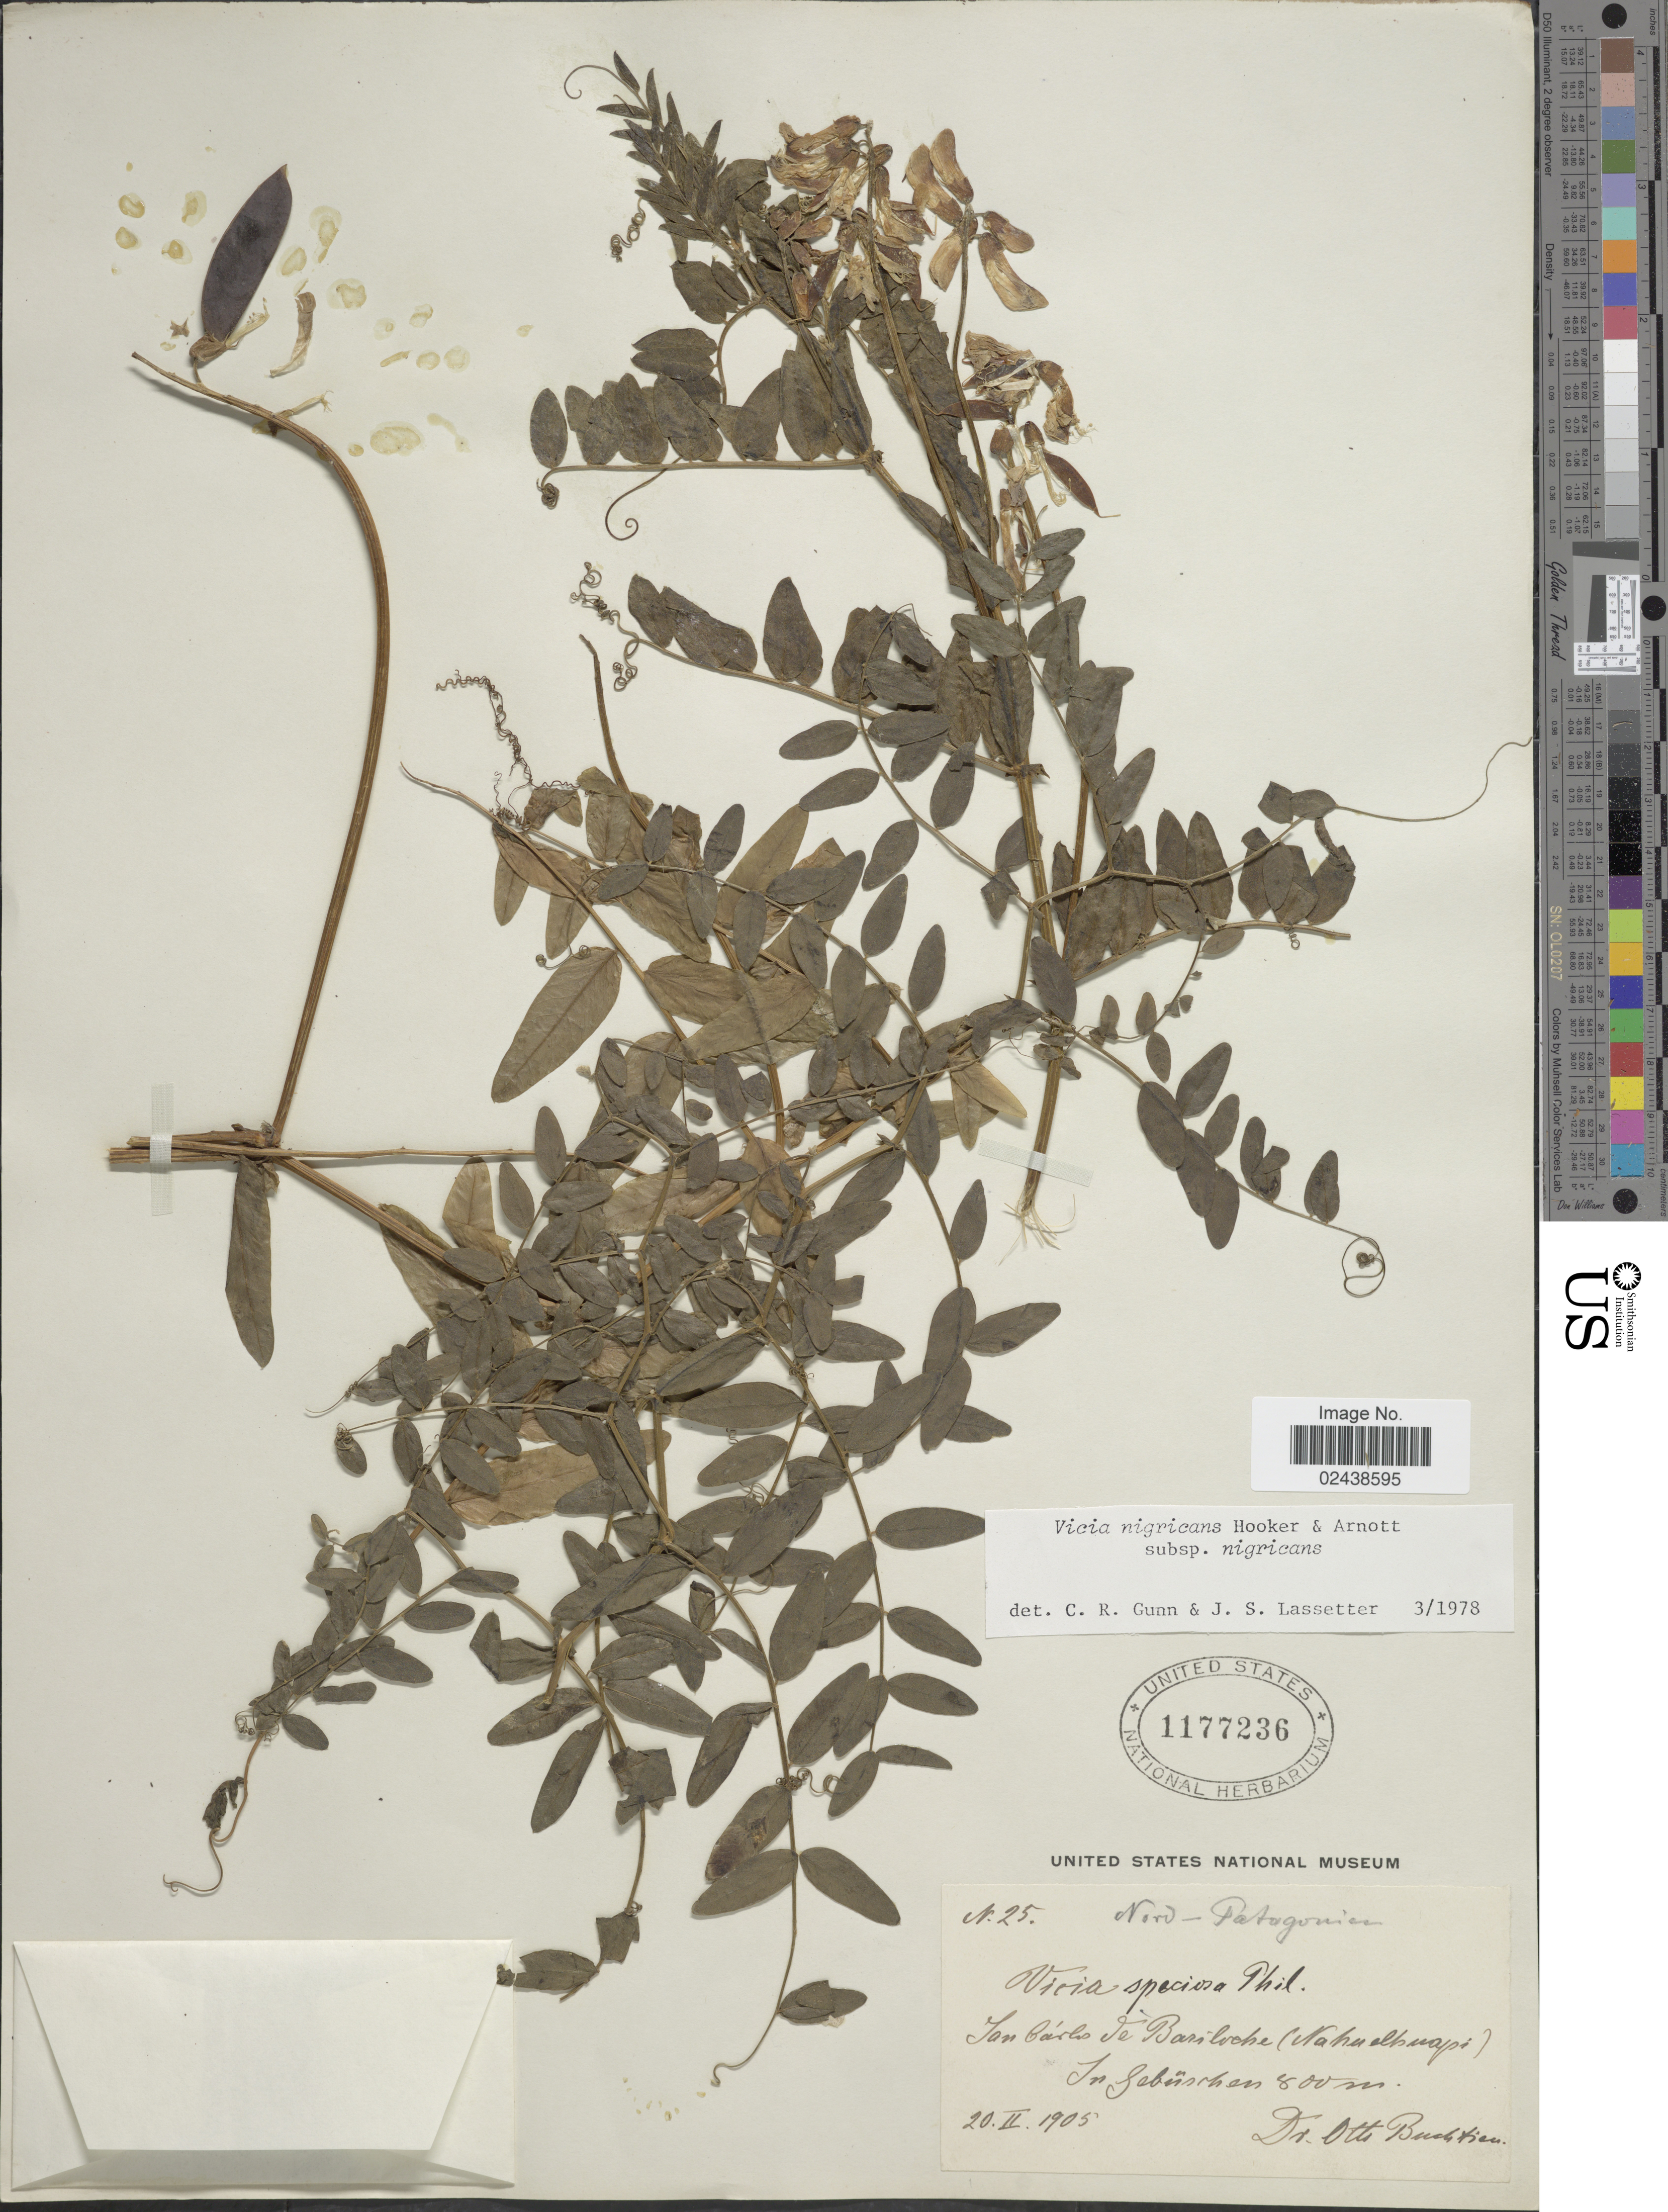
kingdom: Plantae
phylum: Tracheophyta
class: Magnoliopsida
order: Fabales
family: Fabaceae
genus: Vicia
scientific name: Vicia nigricans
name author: Hook. & Arn.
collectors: O. Buchtien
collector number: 25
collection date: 1905-02-20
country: Argentina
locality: Nord-Patagonien. San Carlos de Bariloche (Nahuel huapi)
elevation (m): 800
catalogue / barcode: US 1177236